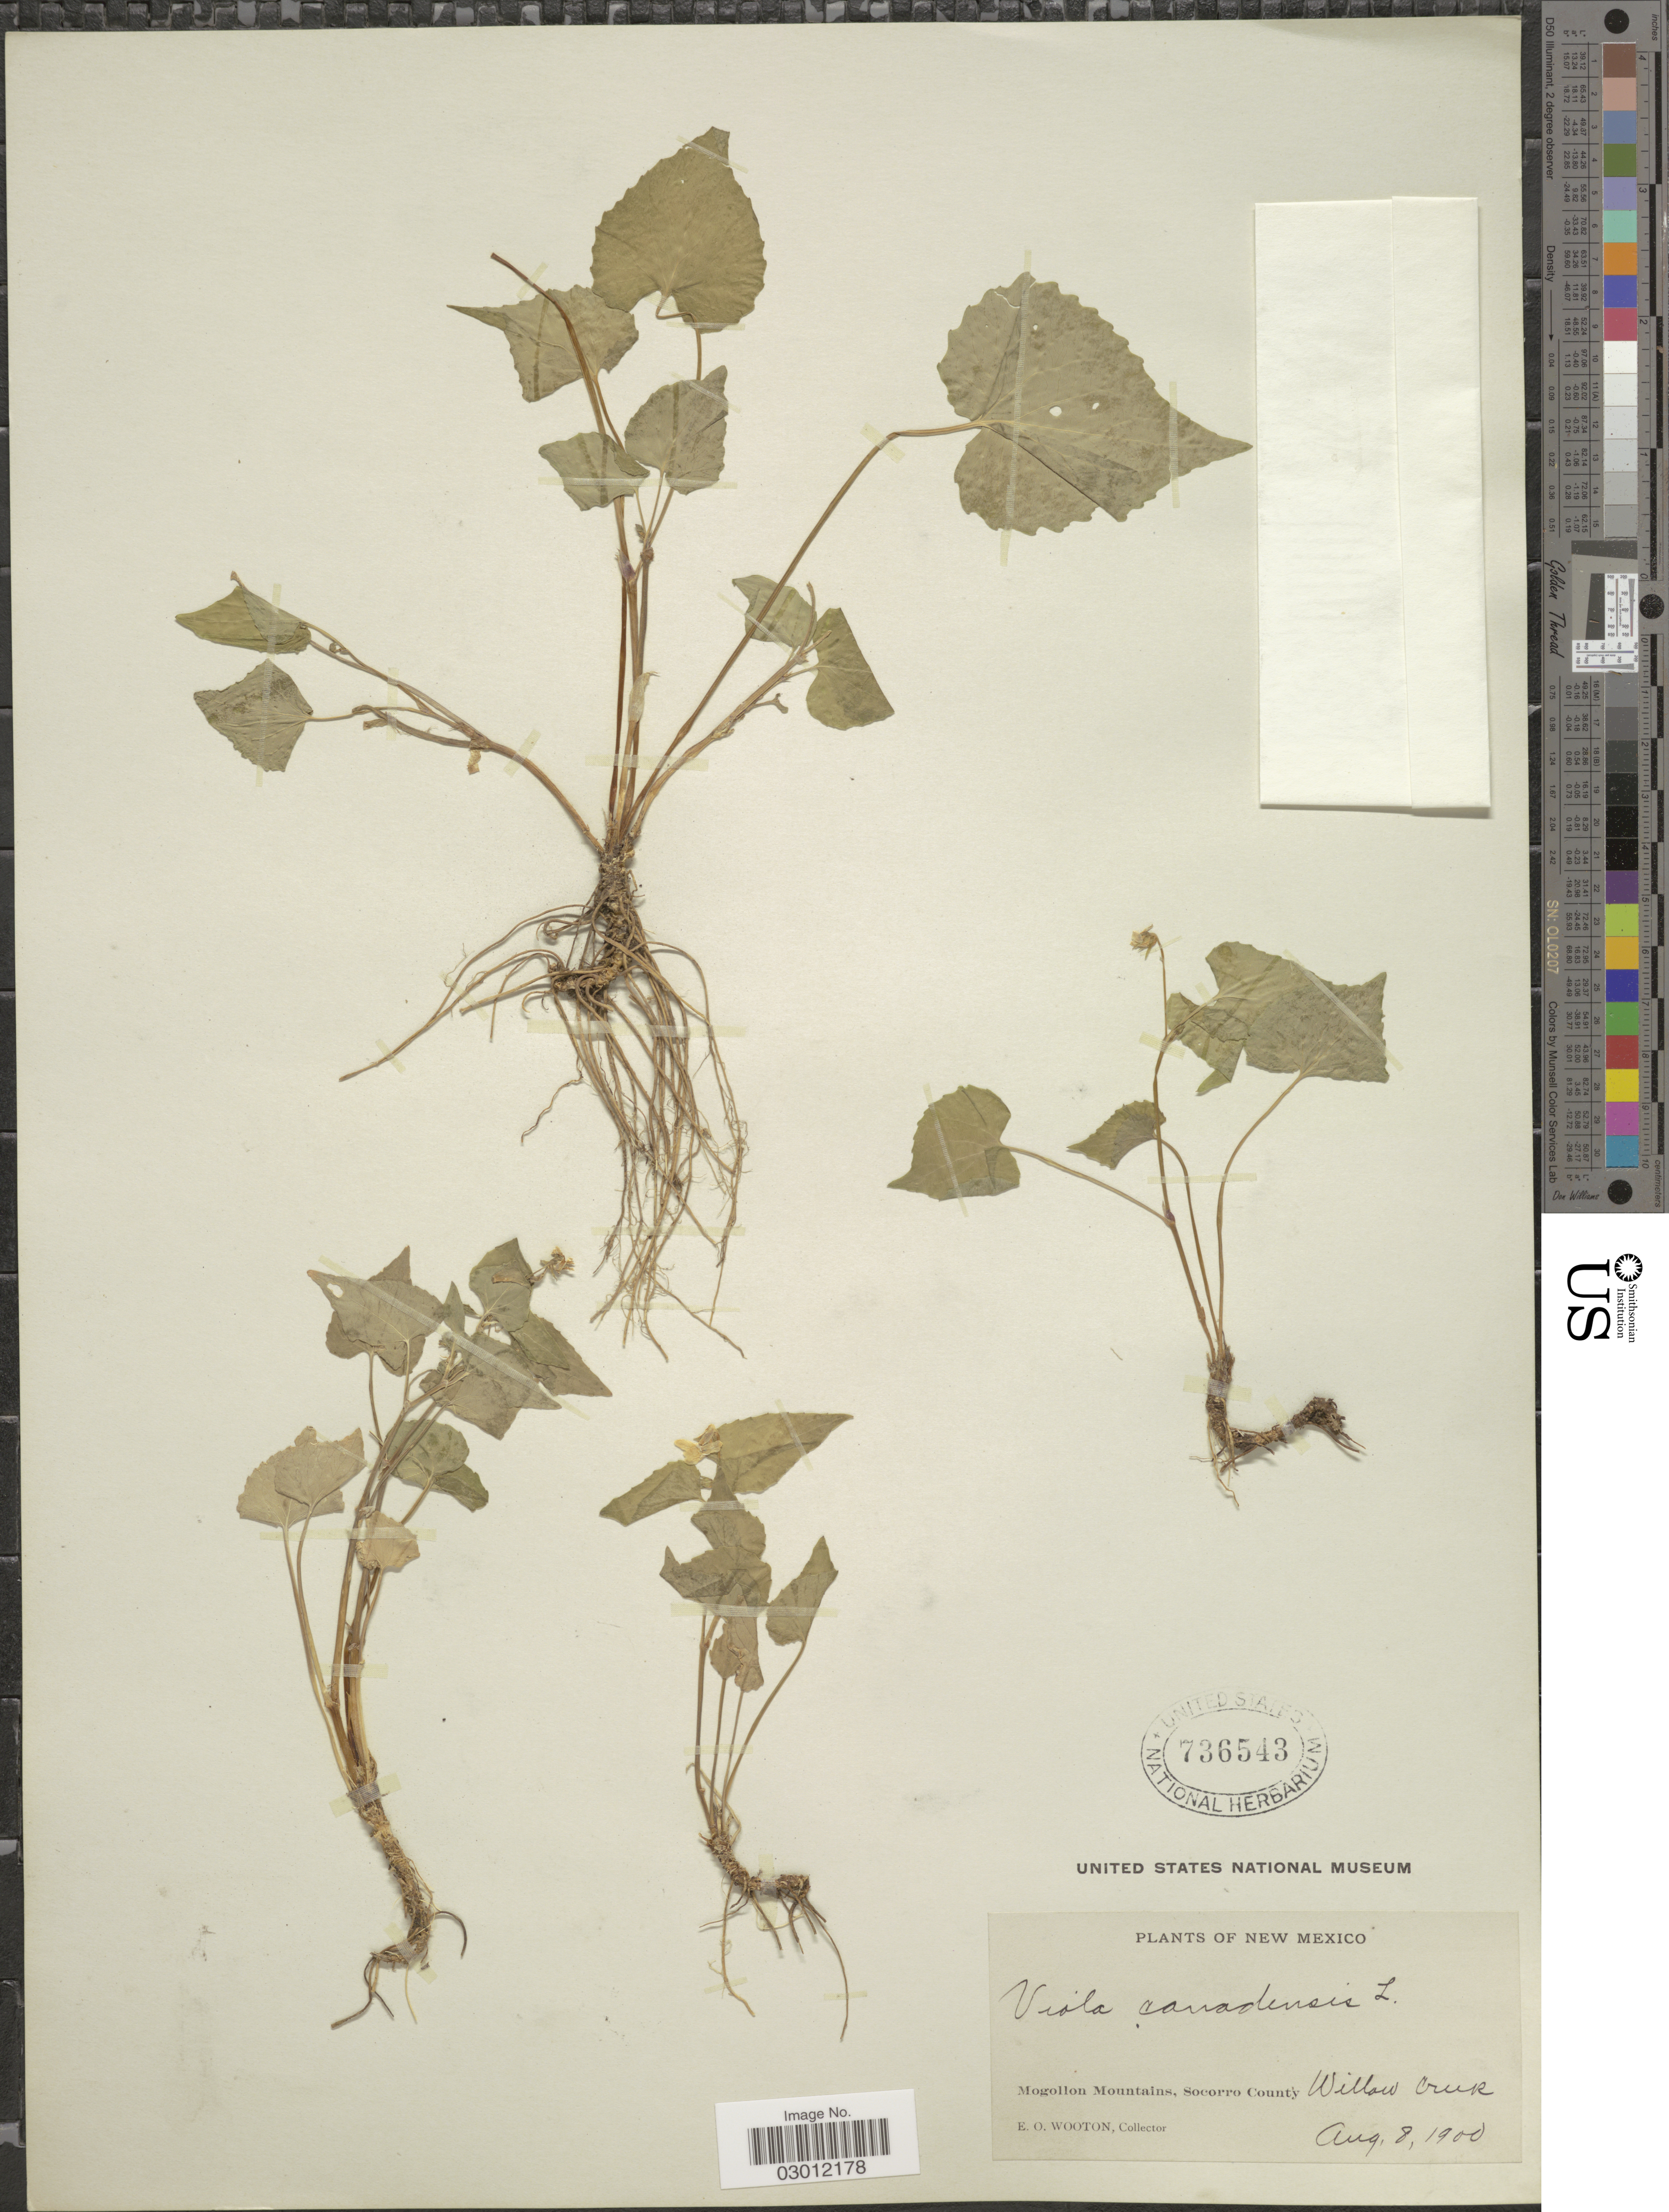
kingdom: Plantae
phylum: Tracheophyta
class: Magnoliopsida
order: Malpighiales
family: Violaceae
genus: Viola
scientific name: Viola canadensis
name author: L.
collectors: E. O. Wooton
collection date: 1900-08-08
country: United States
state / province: New Mexico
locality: Mogollon Mountains, Socorro County. Willow Creek.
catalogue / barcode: US 736543